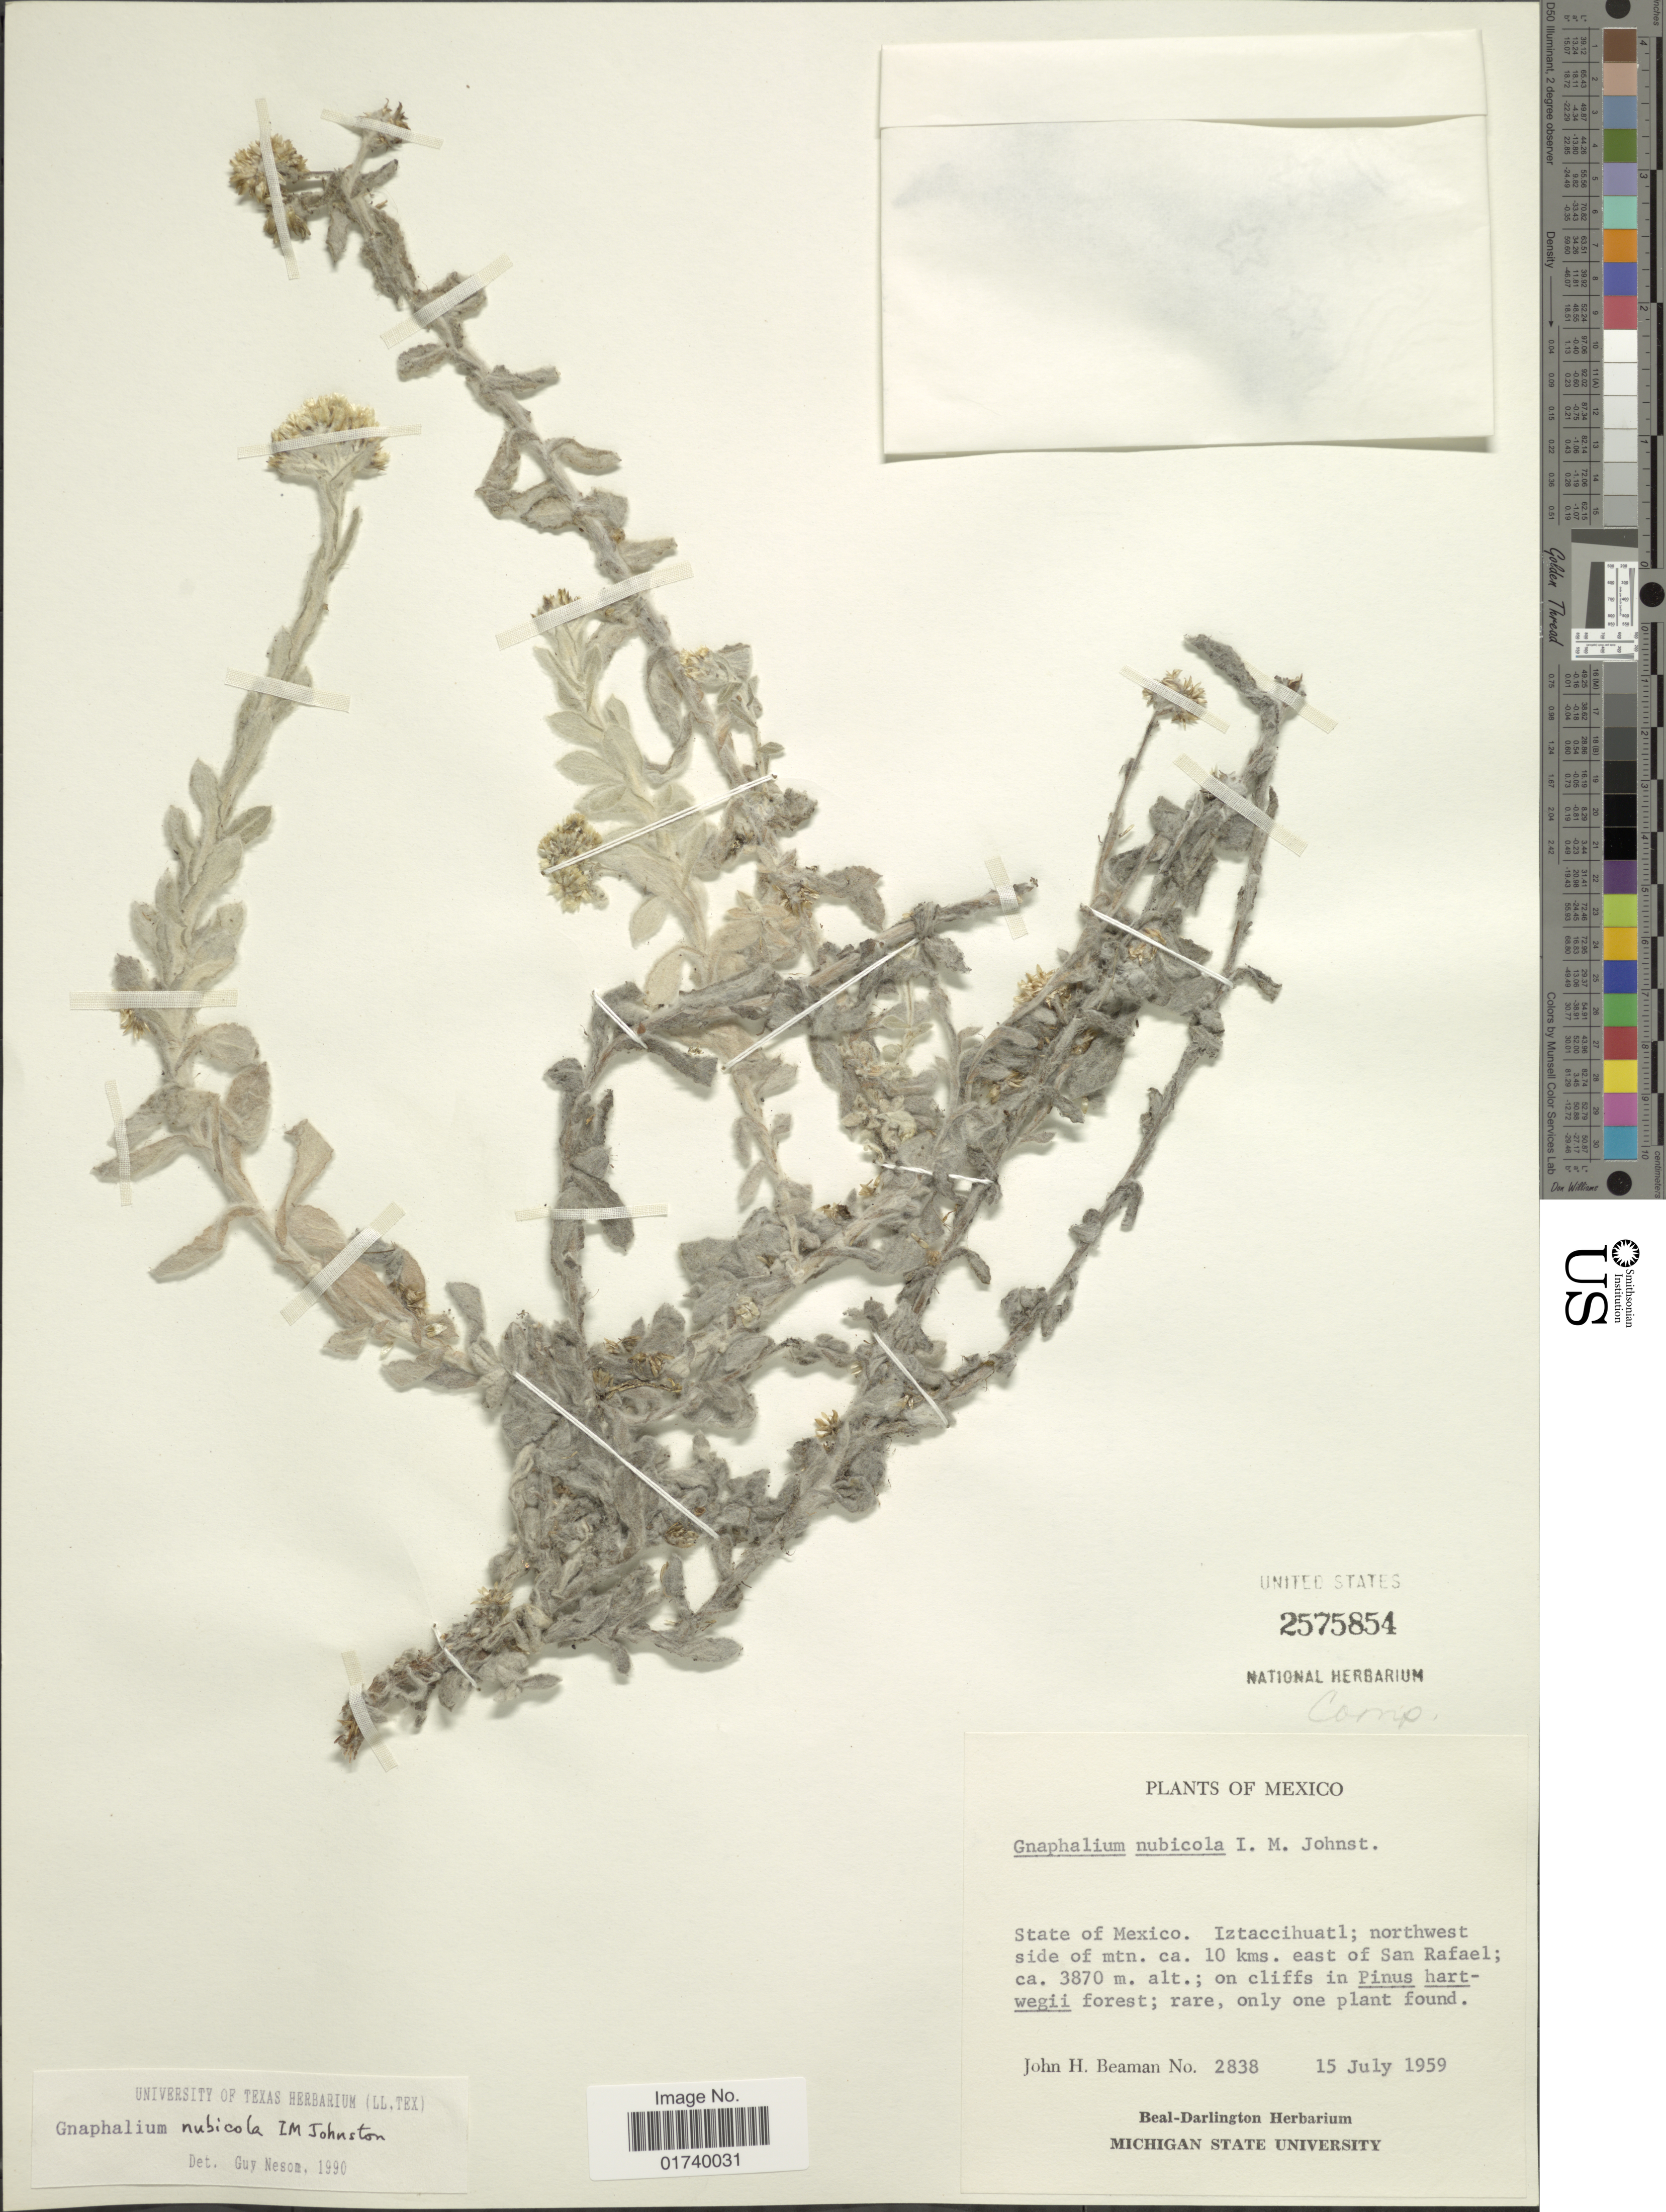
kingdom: Plantae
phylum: Tracheophyta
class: Magnoliopsida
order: Asterales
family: Asteraceae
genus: Pseudognaphalium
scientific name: Pseudognaphalium nubicola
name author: (I.M. Johnst.) Anderb.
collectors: J. H. Beaman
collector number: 2838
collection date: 1959-07-15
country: Mexico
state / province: México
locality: State of Mexico, Iztaccihuatl; northwest side of mtn. ca 10 kms east of San Rafael.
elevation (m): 3870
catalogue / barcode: US 2575854